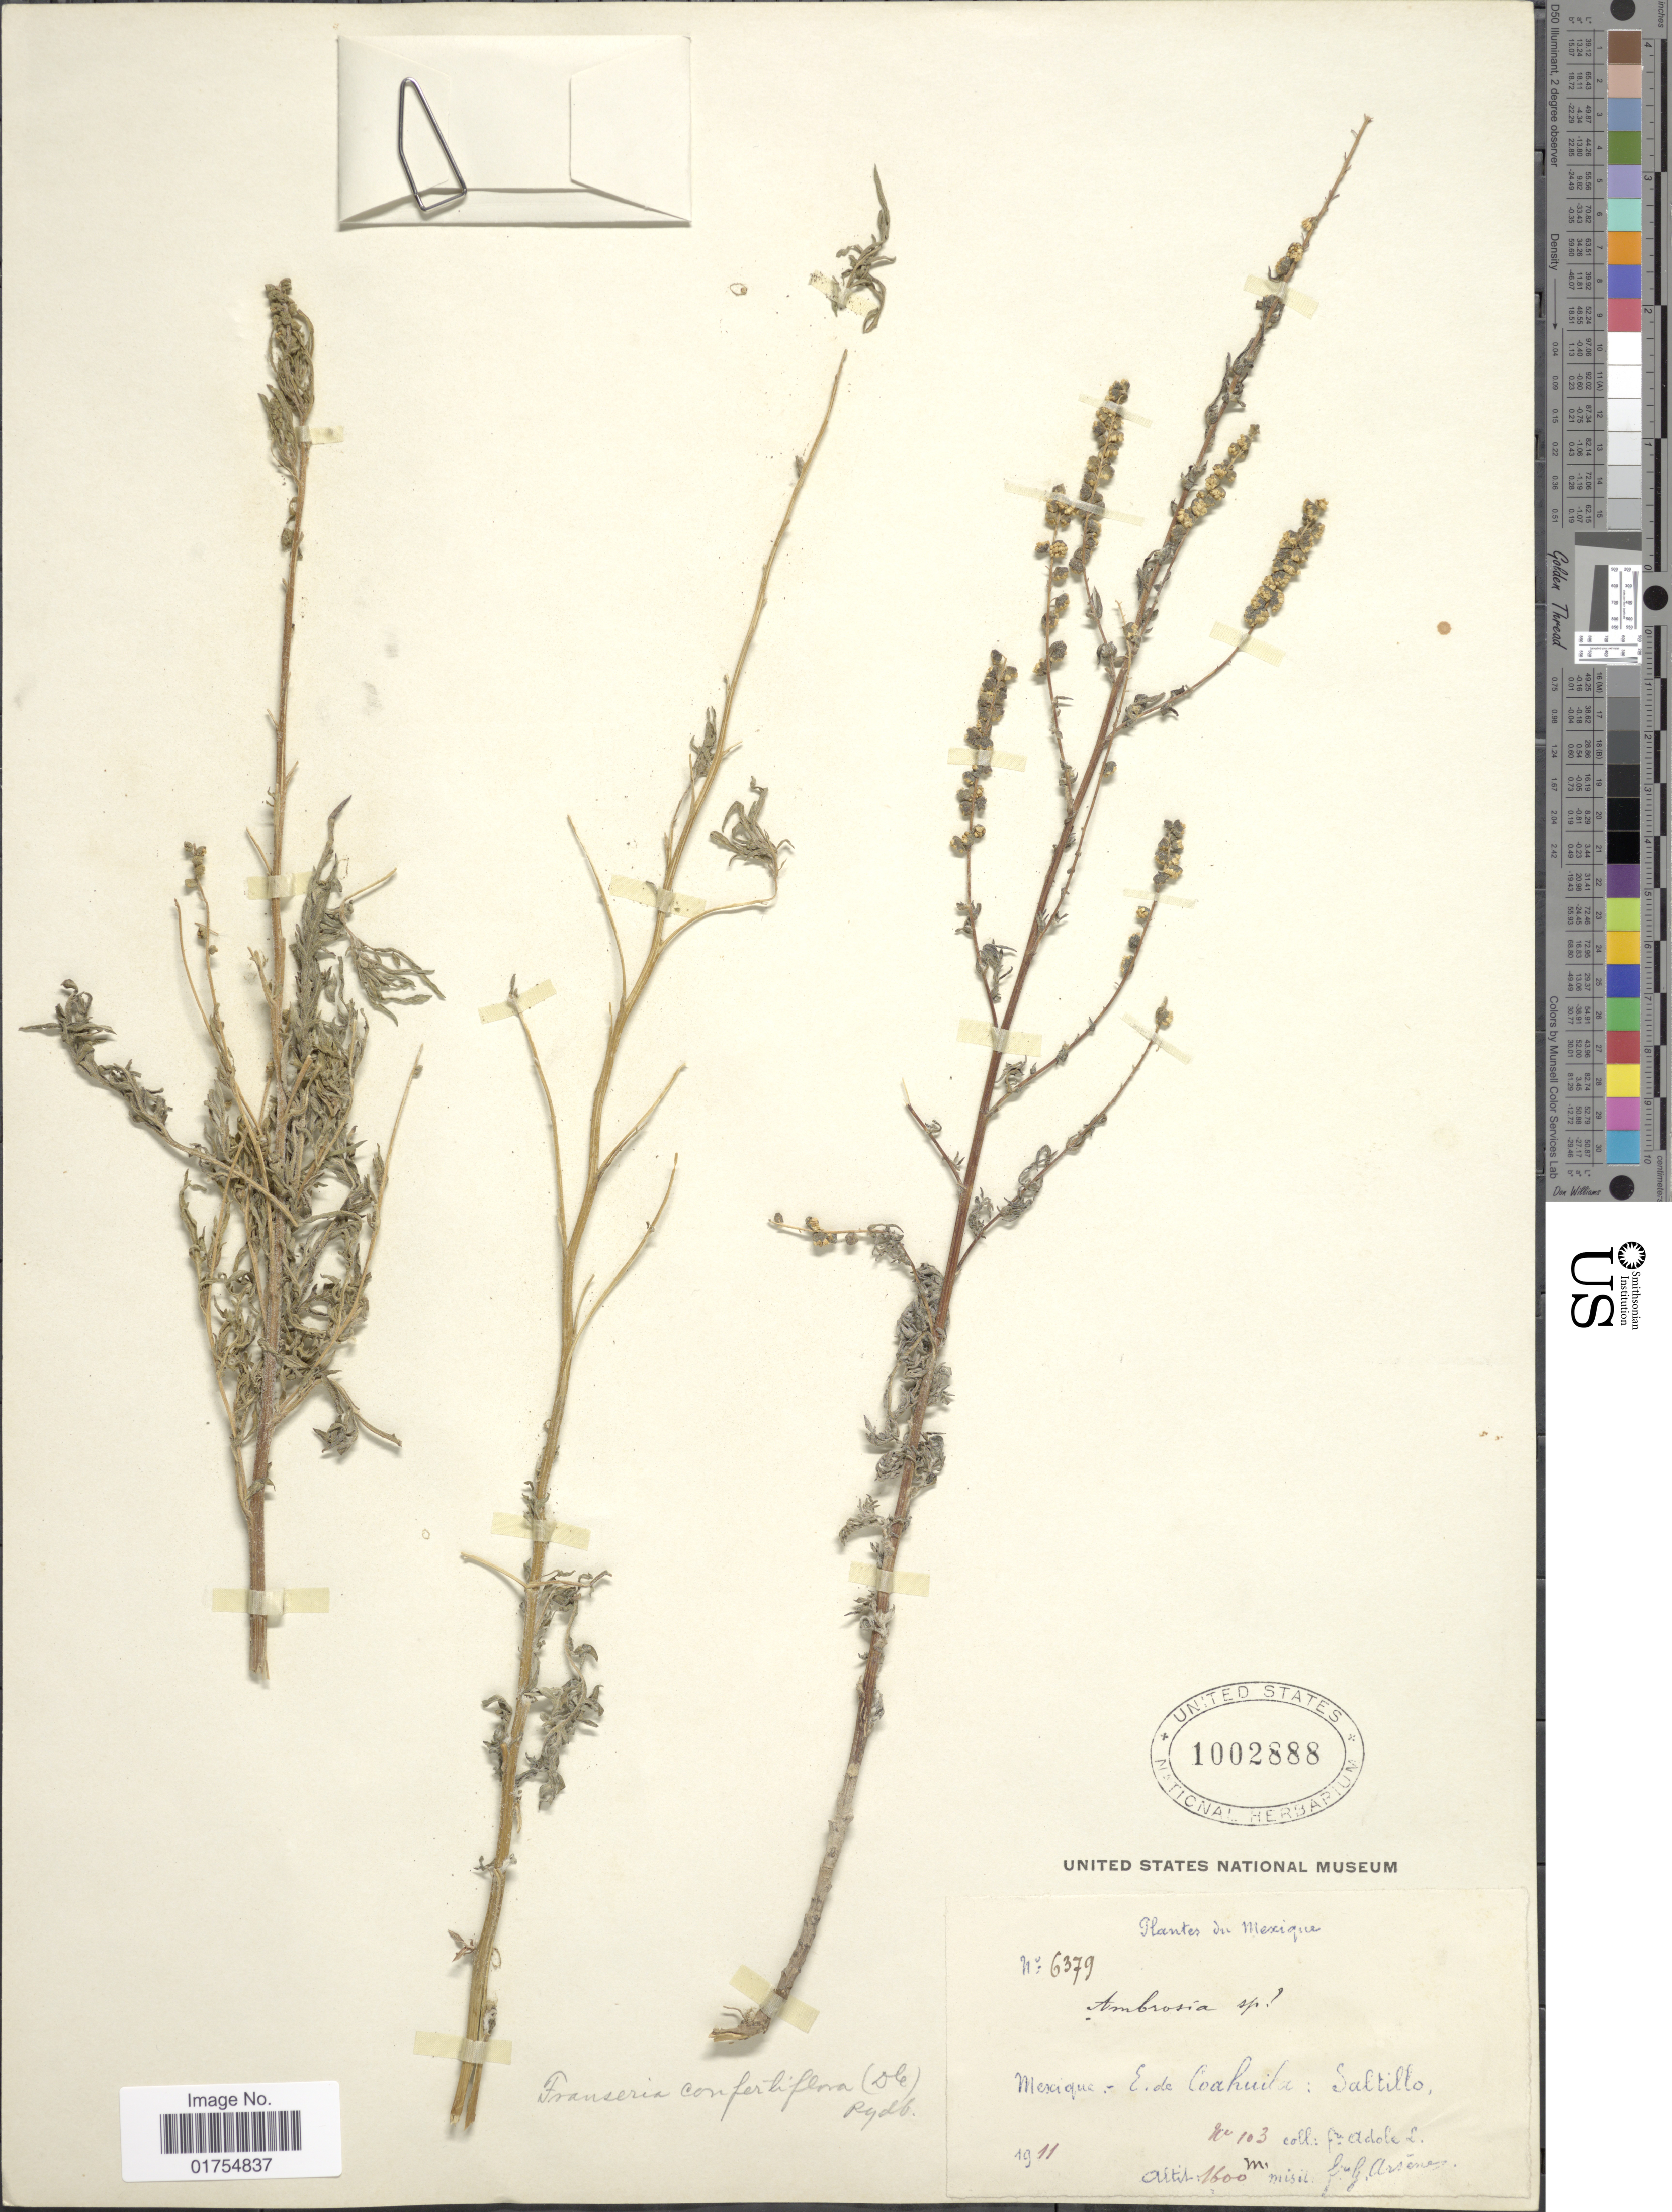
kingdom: Plantae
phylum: Tracheophyta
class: Magnoliopsida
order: Asterales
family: Asteraceae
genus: Franseria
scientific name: Franseria confertiflora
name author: (DC.) Rydb.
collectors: Bro. Adole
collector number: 103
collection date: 1911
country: Mexico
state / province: Coahuila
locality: E de Coahula: Saltillo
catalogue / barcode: US 1002888